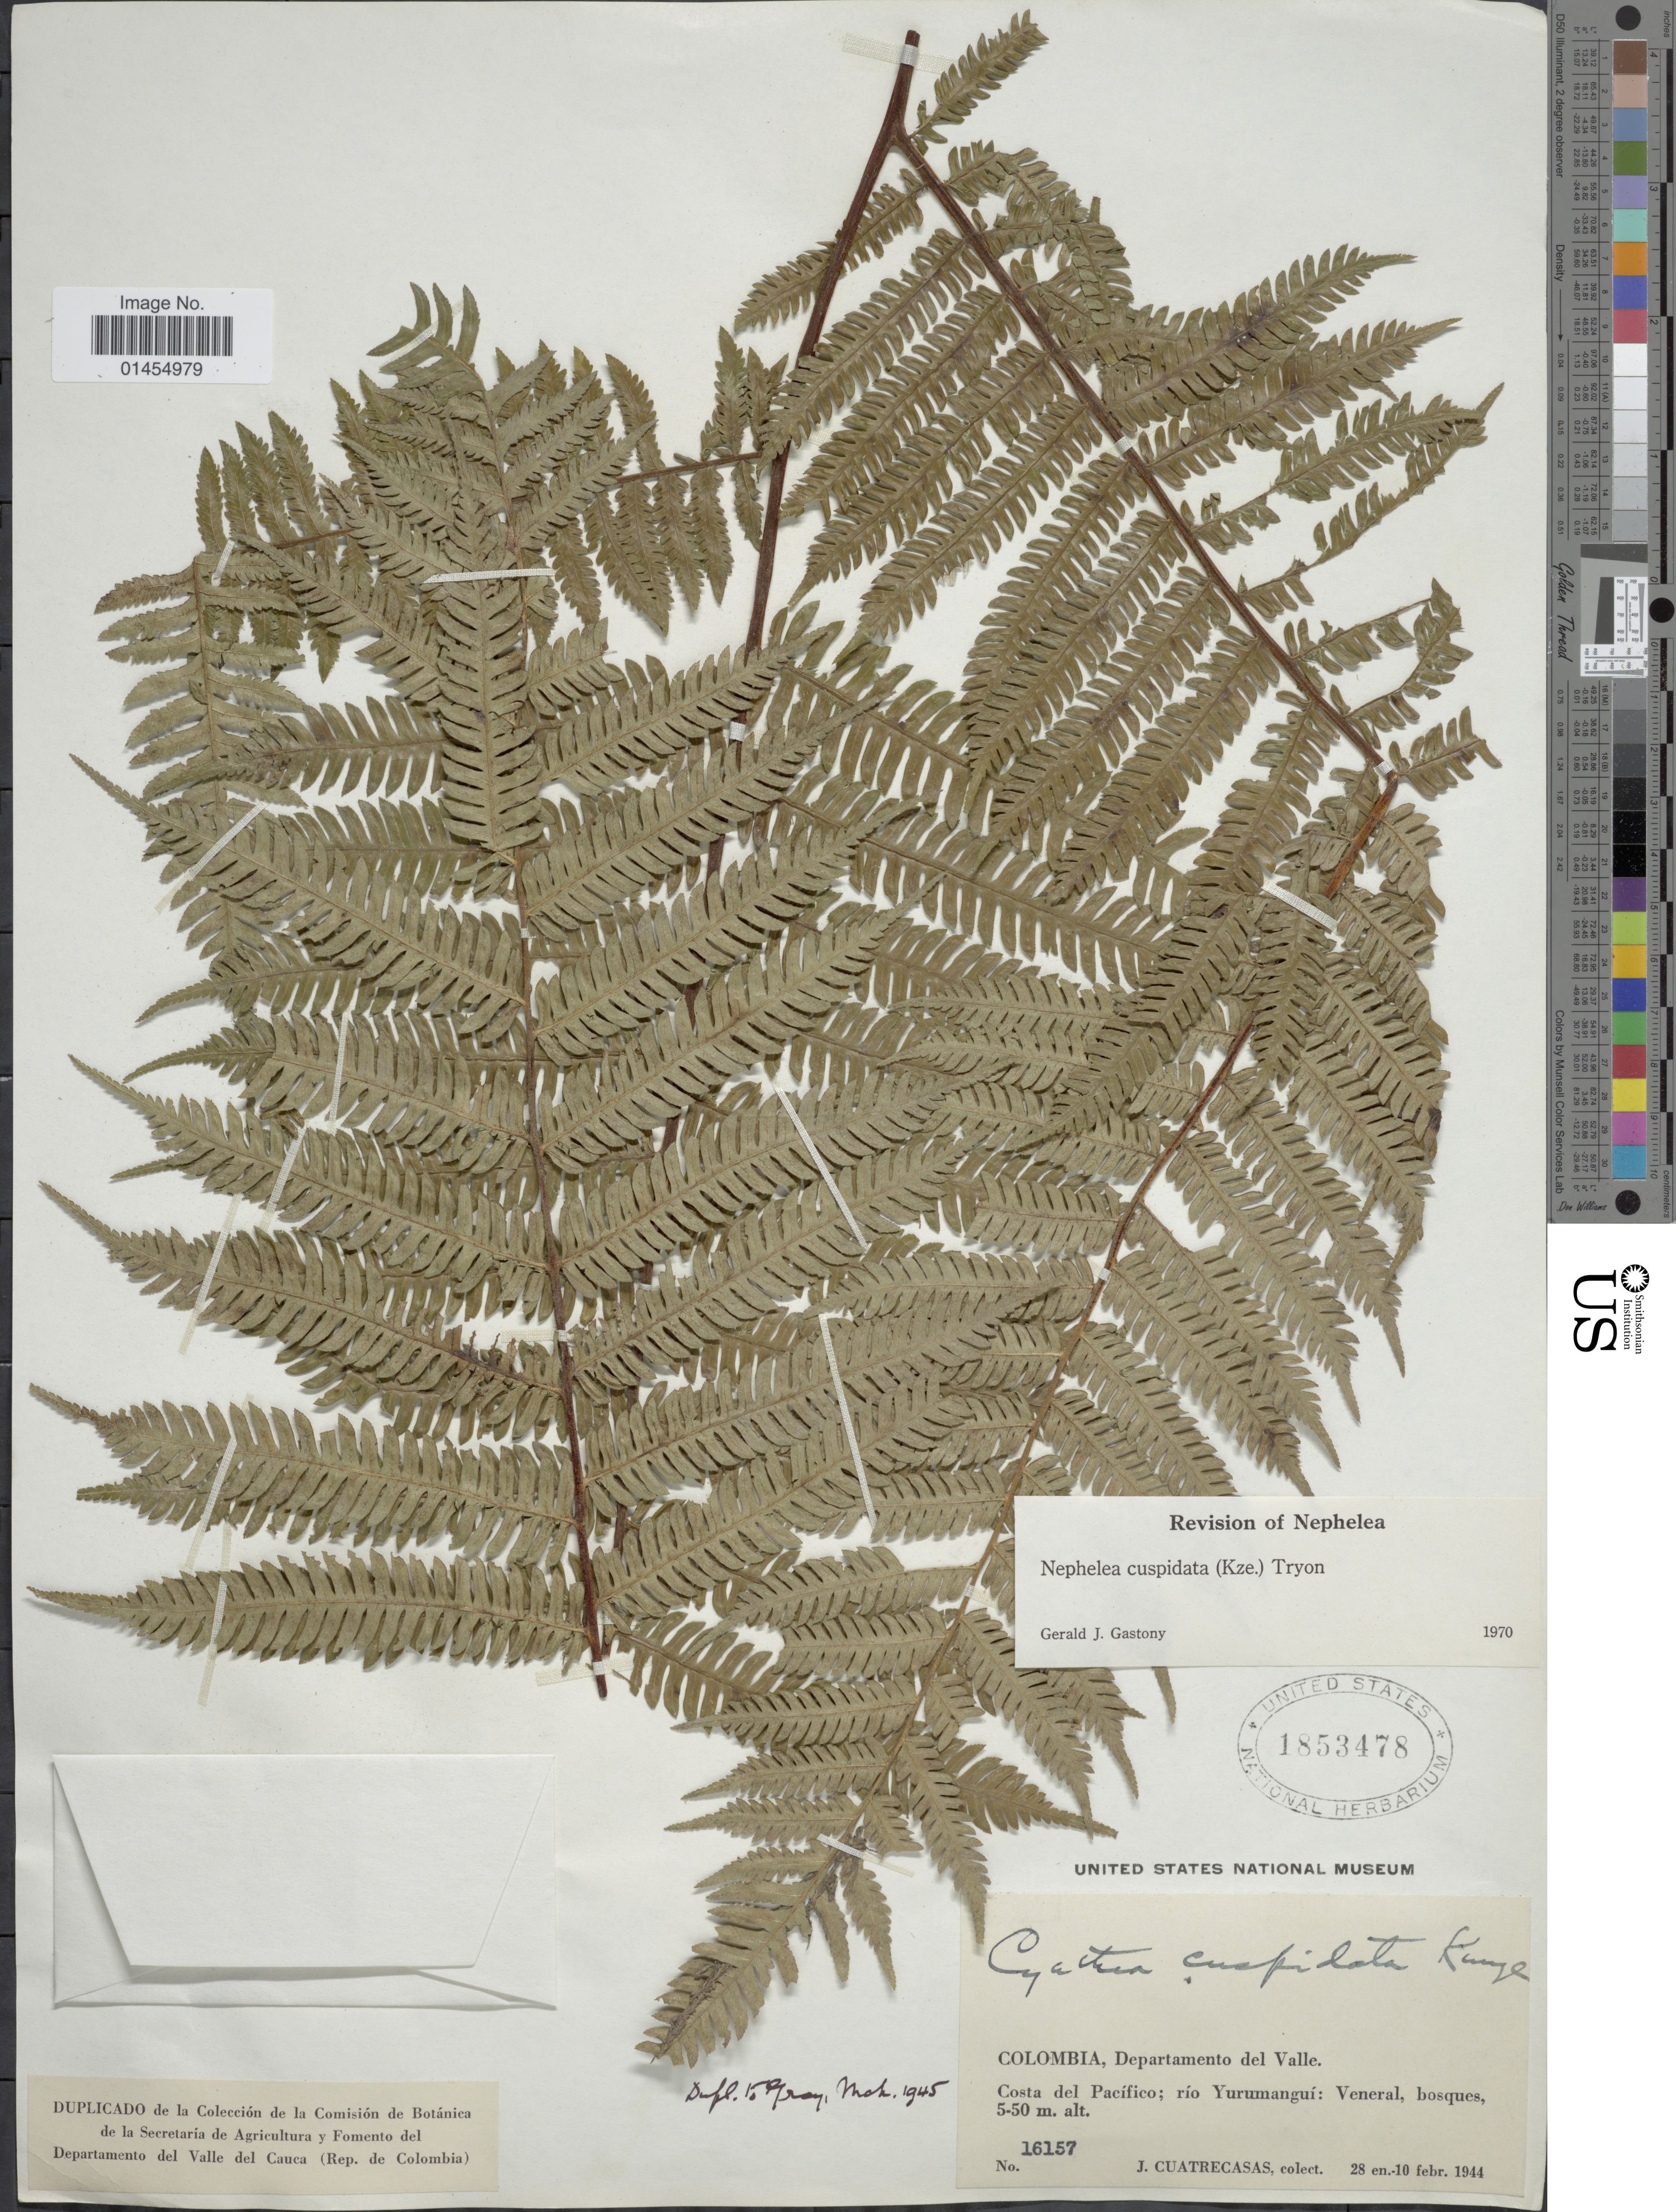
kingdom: Plantae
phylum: Tracheophyta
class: Polypodiopsida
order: Cyatheales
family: Cyatheaceae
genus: Alsophila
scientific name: Alsophila cuspidata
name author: (Kunze) D.S. Conant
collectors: J. Cuatrecasas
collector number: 16157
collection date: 1944-01-28/1944-02-10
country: Colombia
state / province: Valle del Cauca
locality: Departamento del Valle. Costa del Pacífico; río Yurumanguí: Veneral, bosques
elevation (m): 5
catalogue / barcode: US 1853478